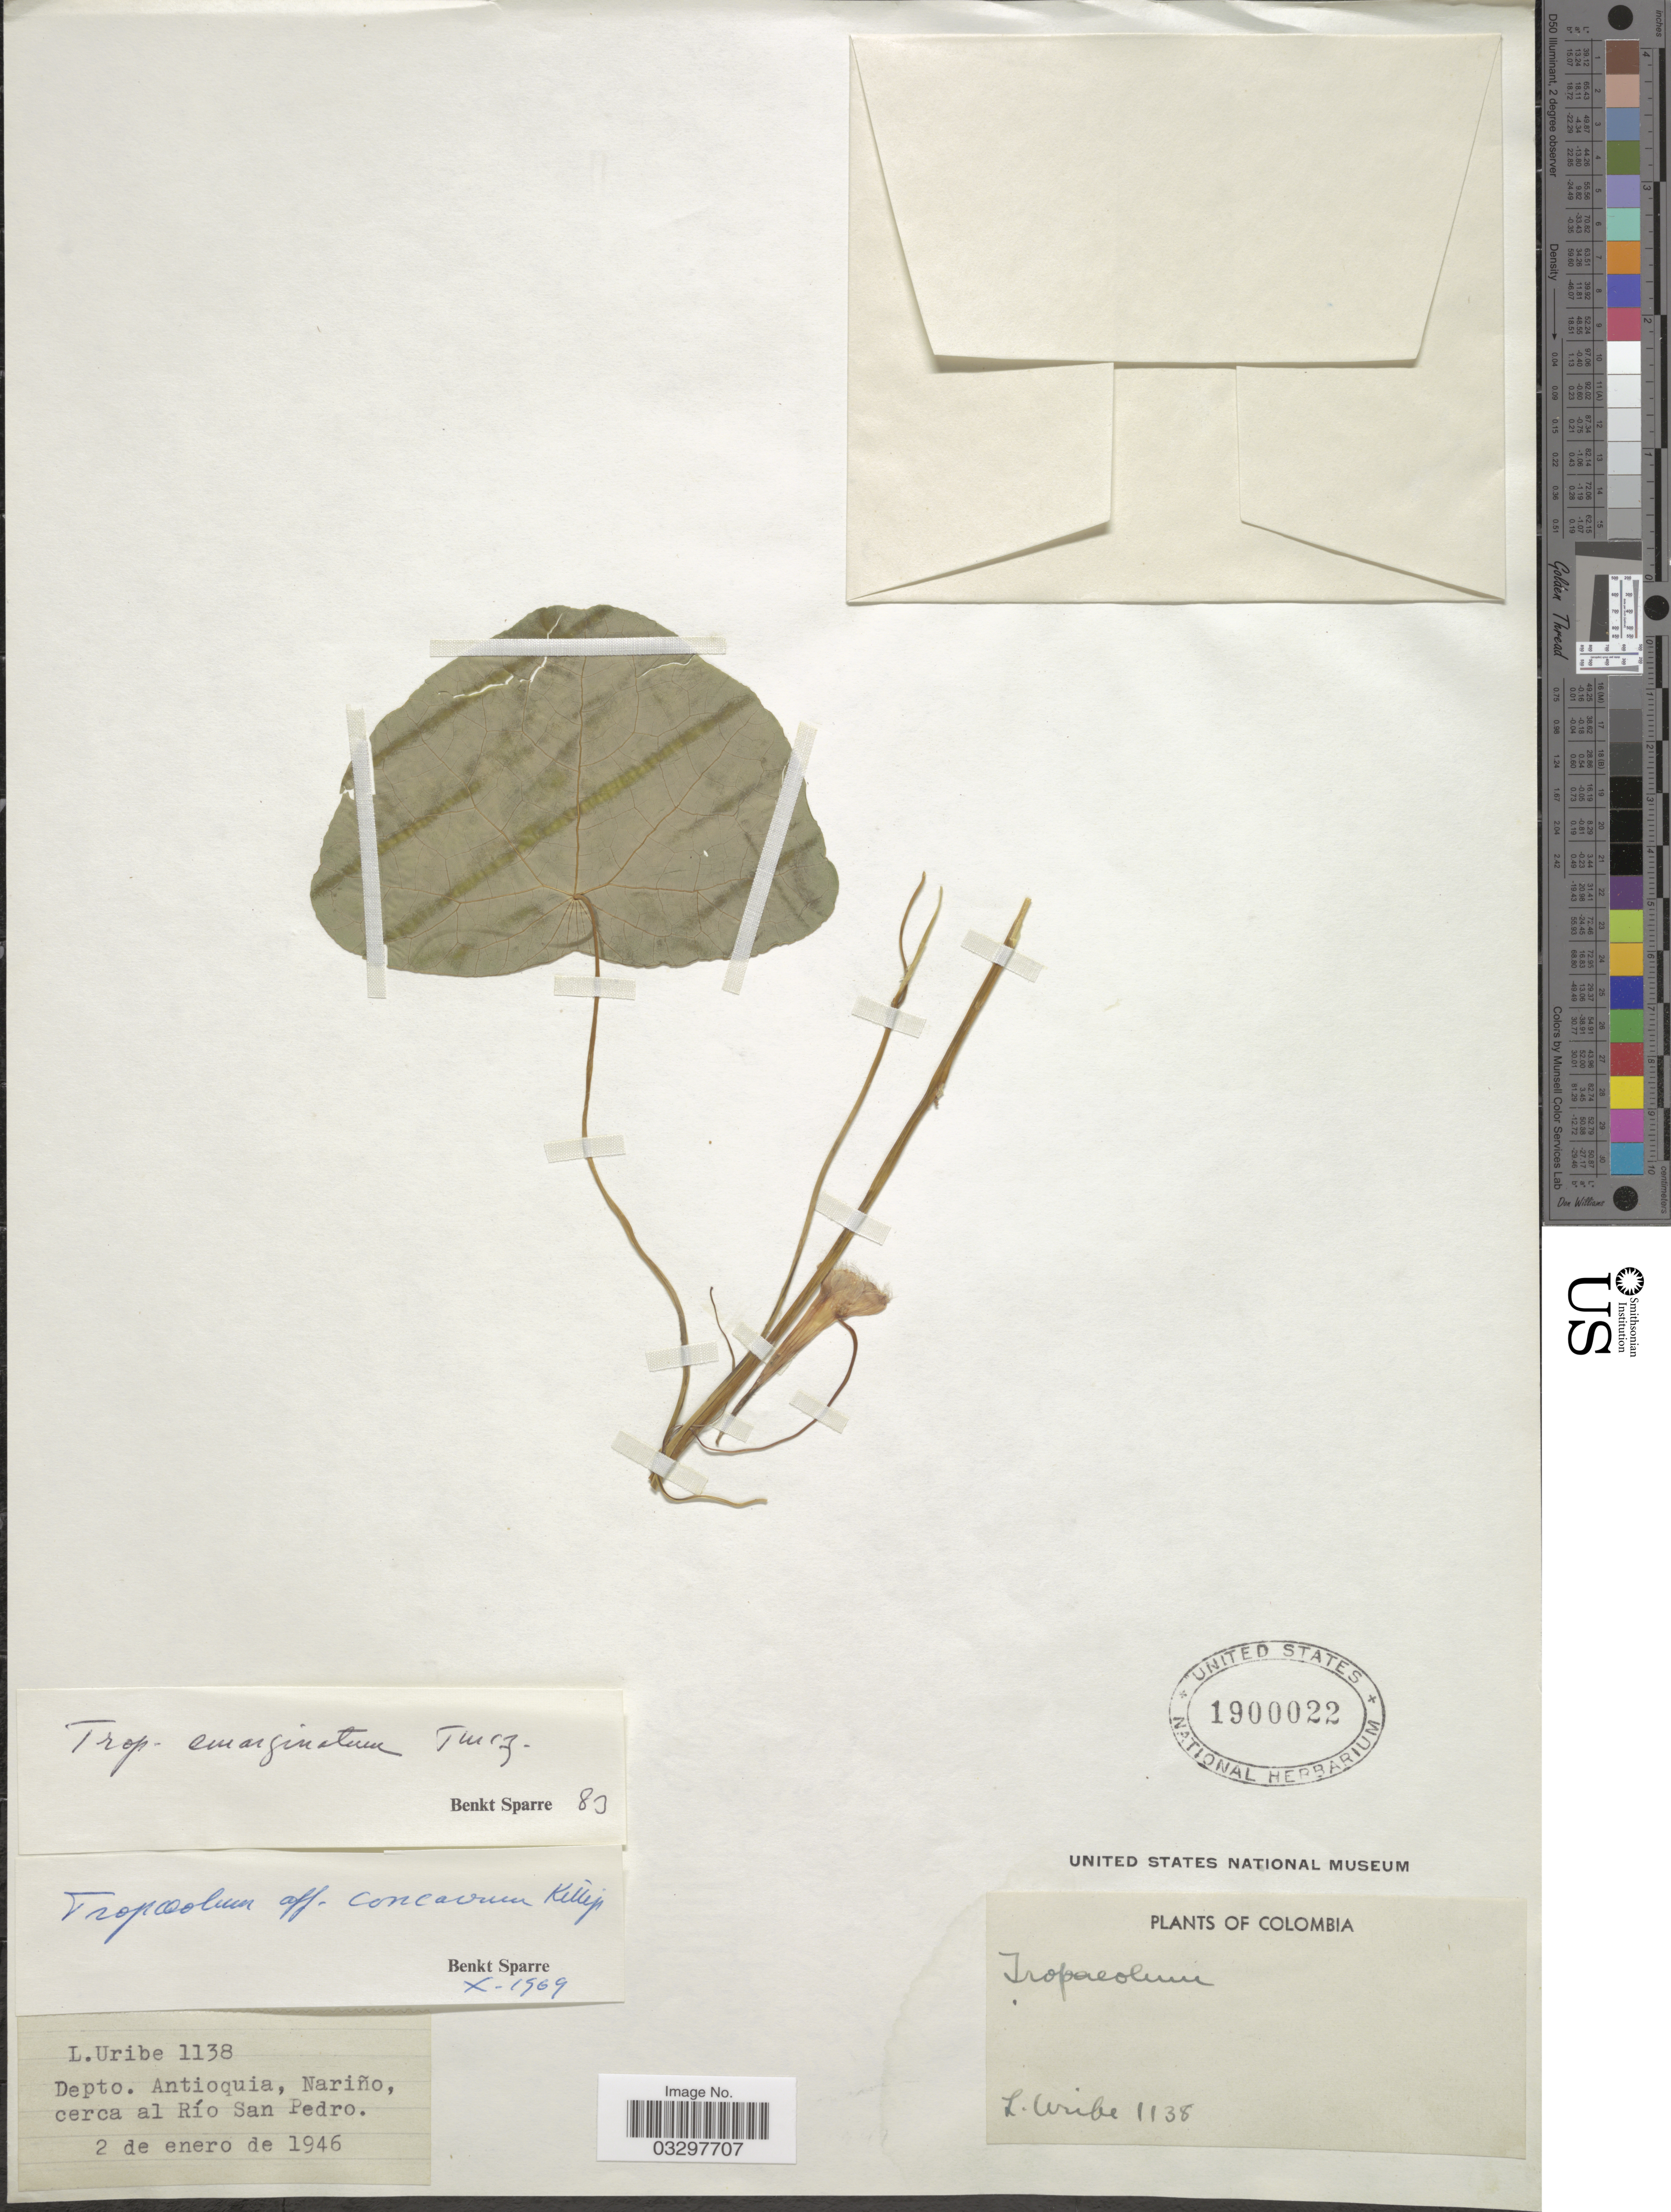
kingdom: Plantae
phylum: Tracheophyta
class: Magnoliopsida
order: Brassicales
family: Tropaeolaceae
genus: Tropaeolum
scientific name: Tropaeolum emarginatum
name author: Turcz.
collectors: L. Uribe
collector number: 1138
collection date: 1946-01-02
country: Colombia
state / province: Antioquia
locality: Depto. Antioquia, Nariño, cerca al Río San Pedro.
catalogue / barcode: US 1900022